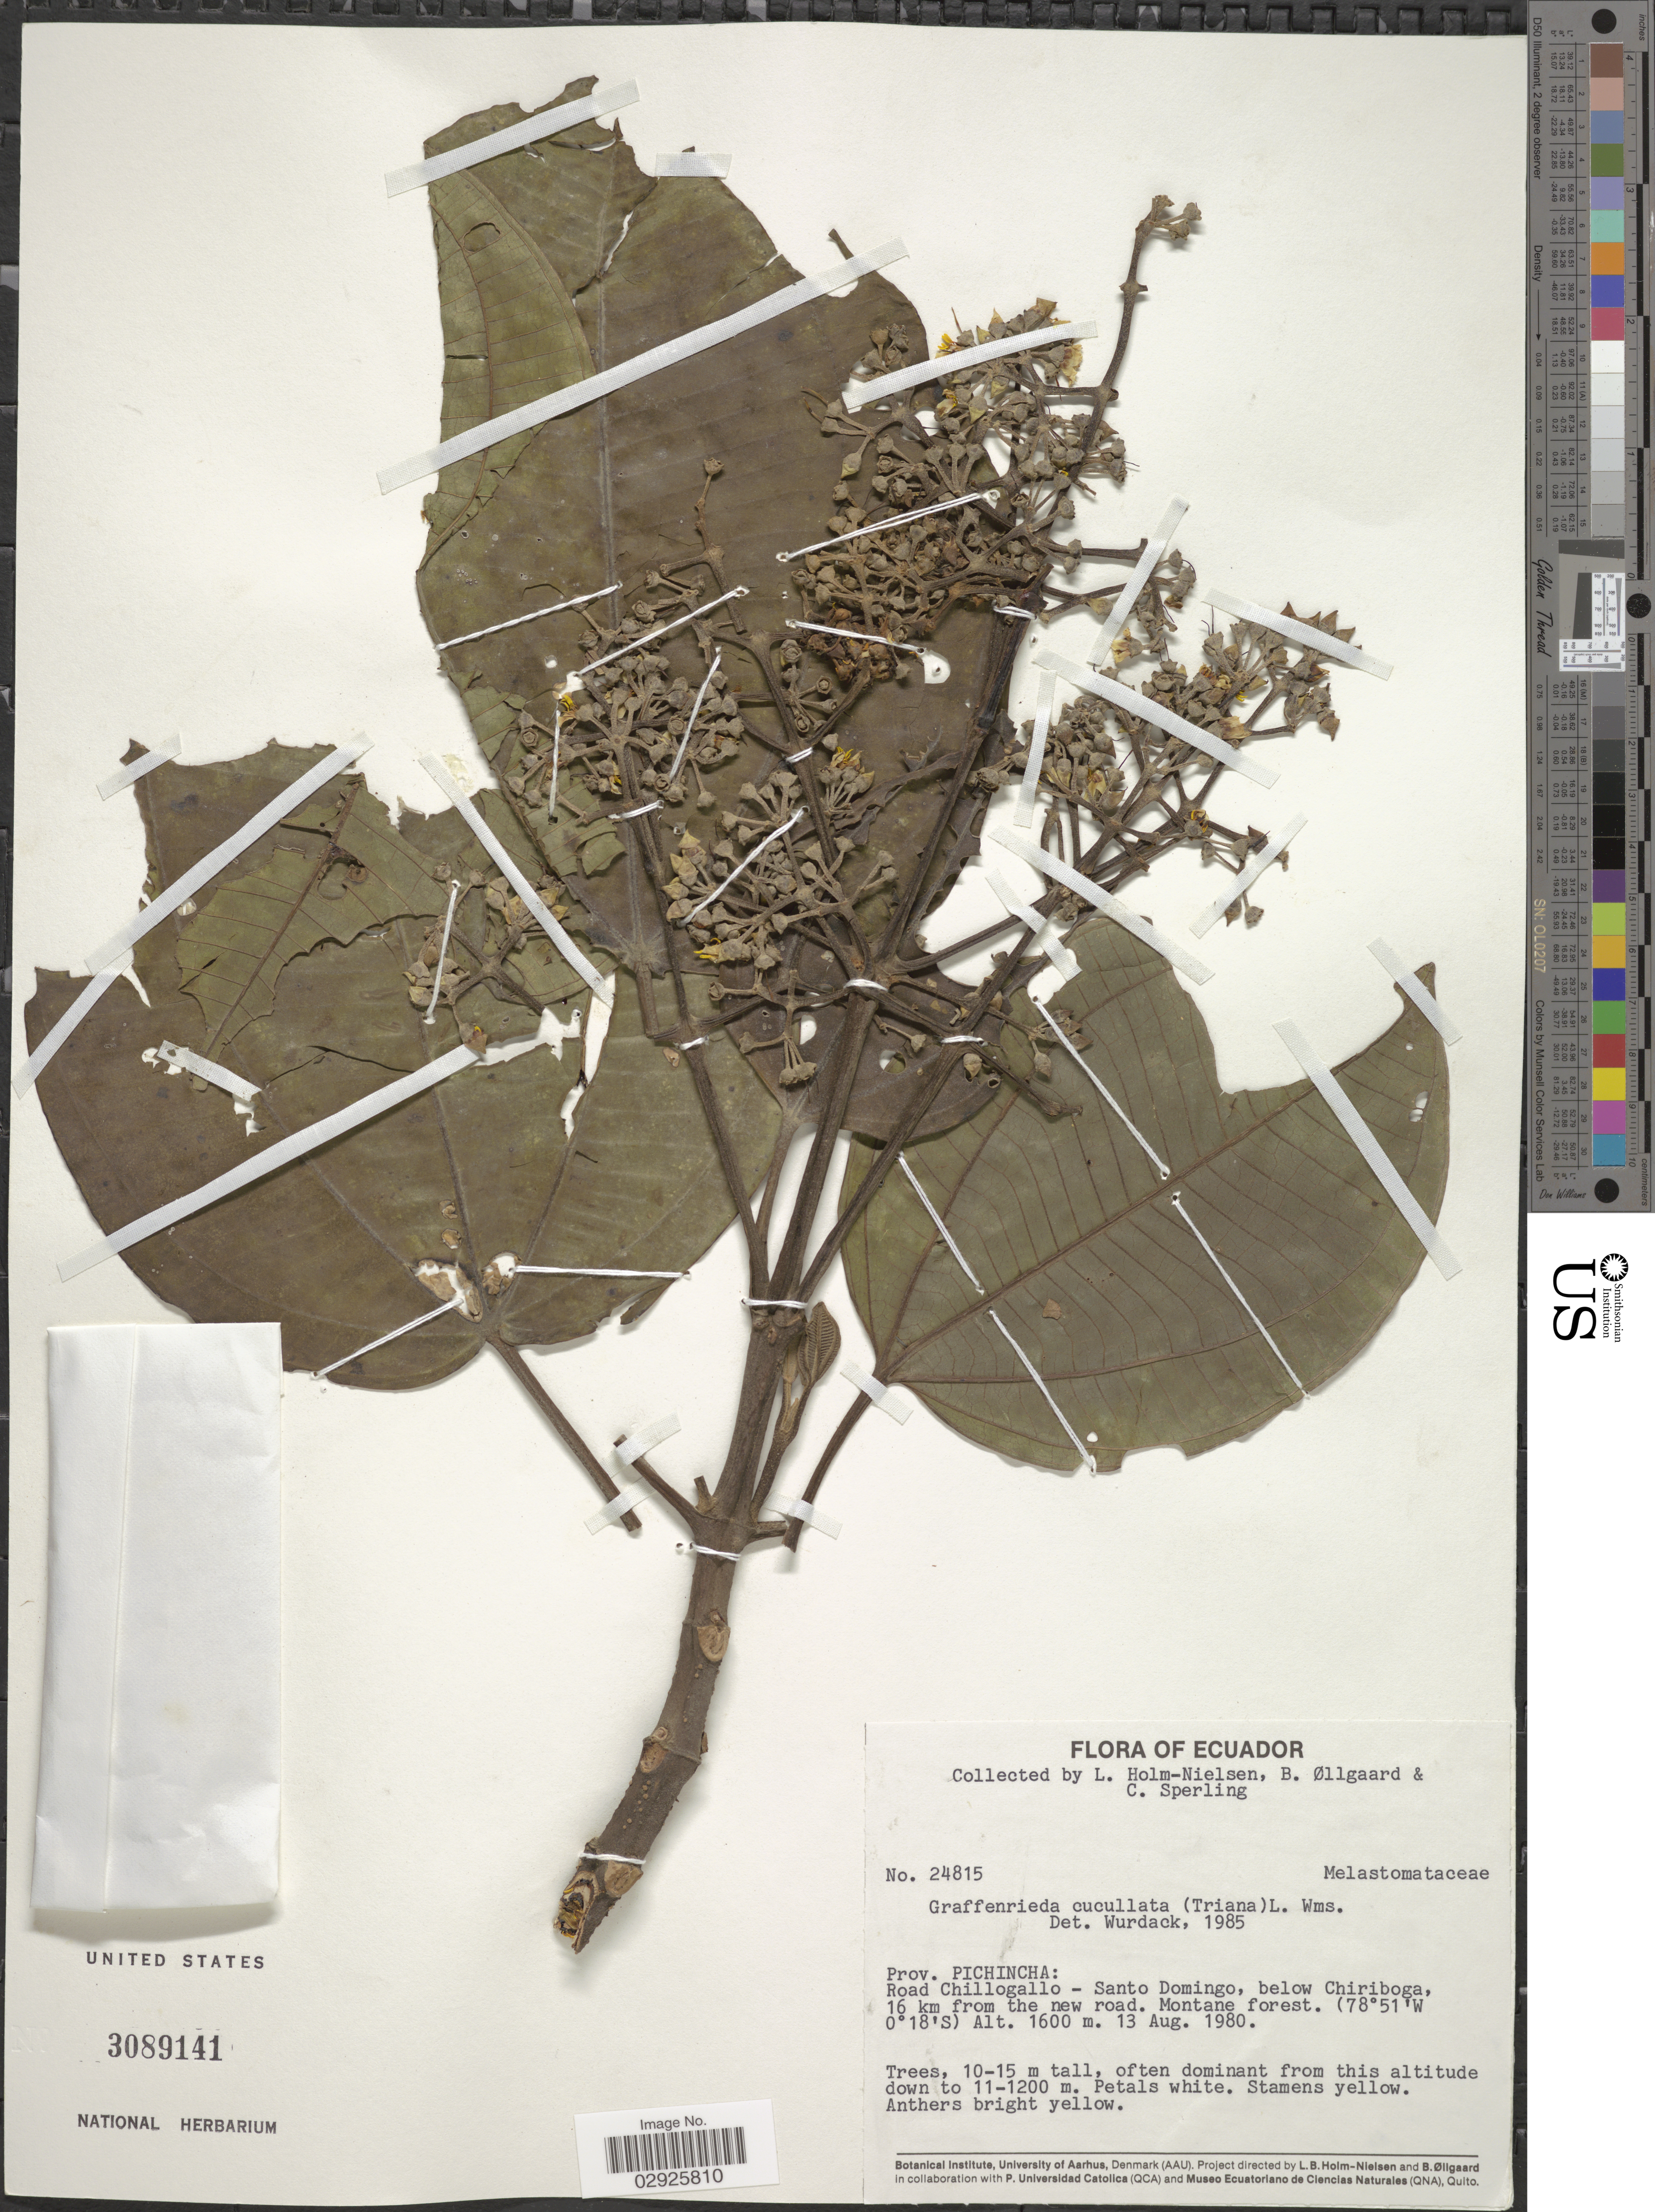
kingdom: Plantae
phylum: Tracheophyta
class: Magnoliopsida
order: Myrtales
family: Melastomataceae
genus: Graffenrieda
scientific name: Graffenrieda cucullata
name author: (Triana) L.O. Williams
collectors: L. Holm-Nielsen, B. Øllgaard & C. Sperling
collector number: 24815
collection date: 1980-08-13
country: Ecuador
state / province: Pichincha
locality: Road Chillogallo - Santo Domingo, below Chiriboga, 16 km from the new road.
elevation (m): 1600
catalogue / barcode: US 3089141